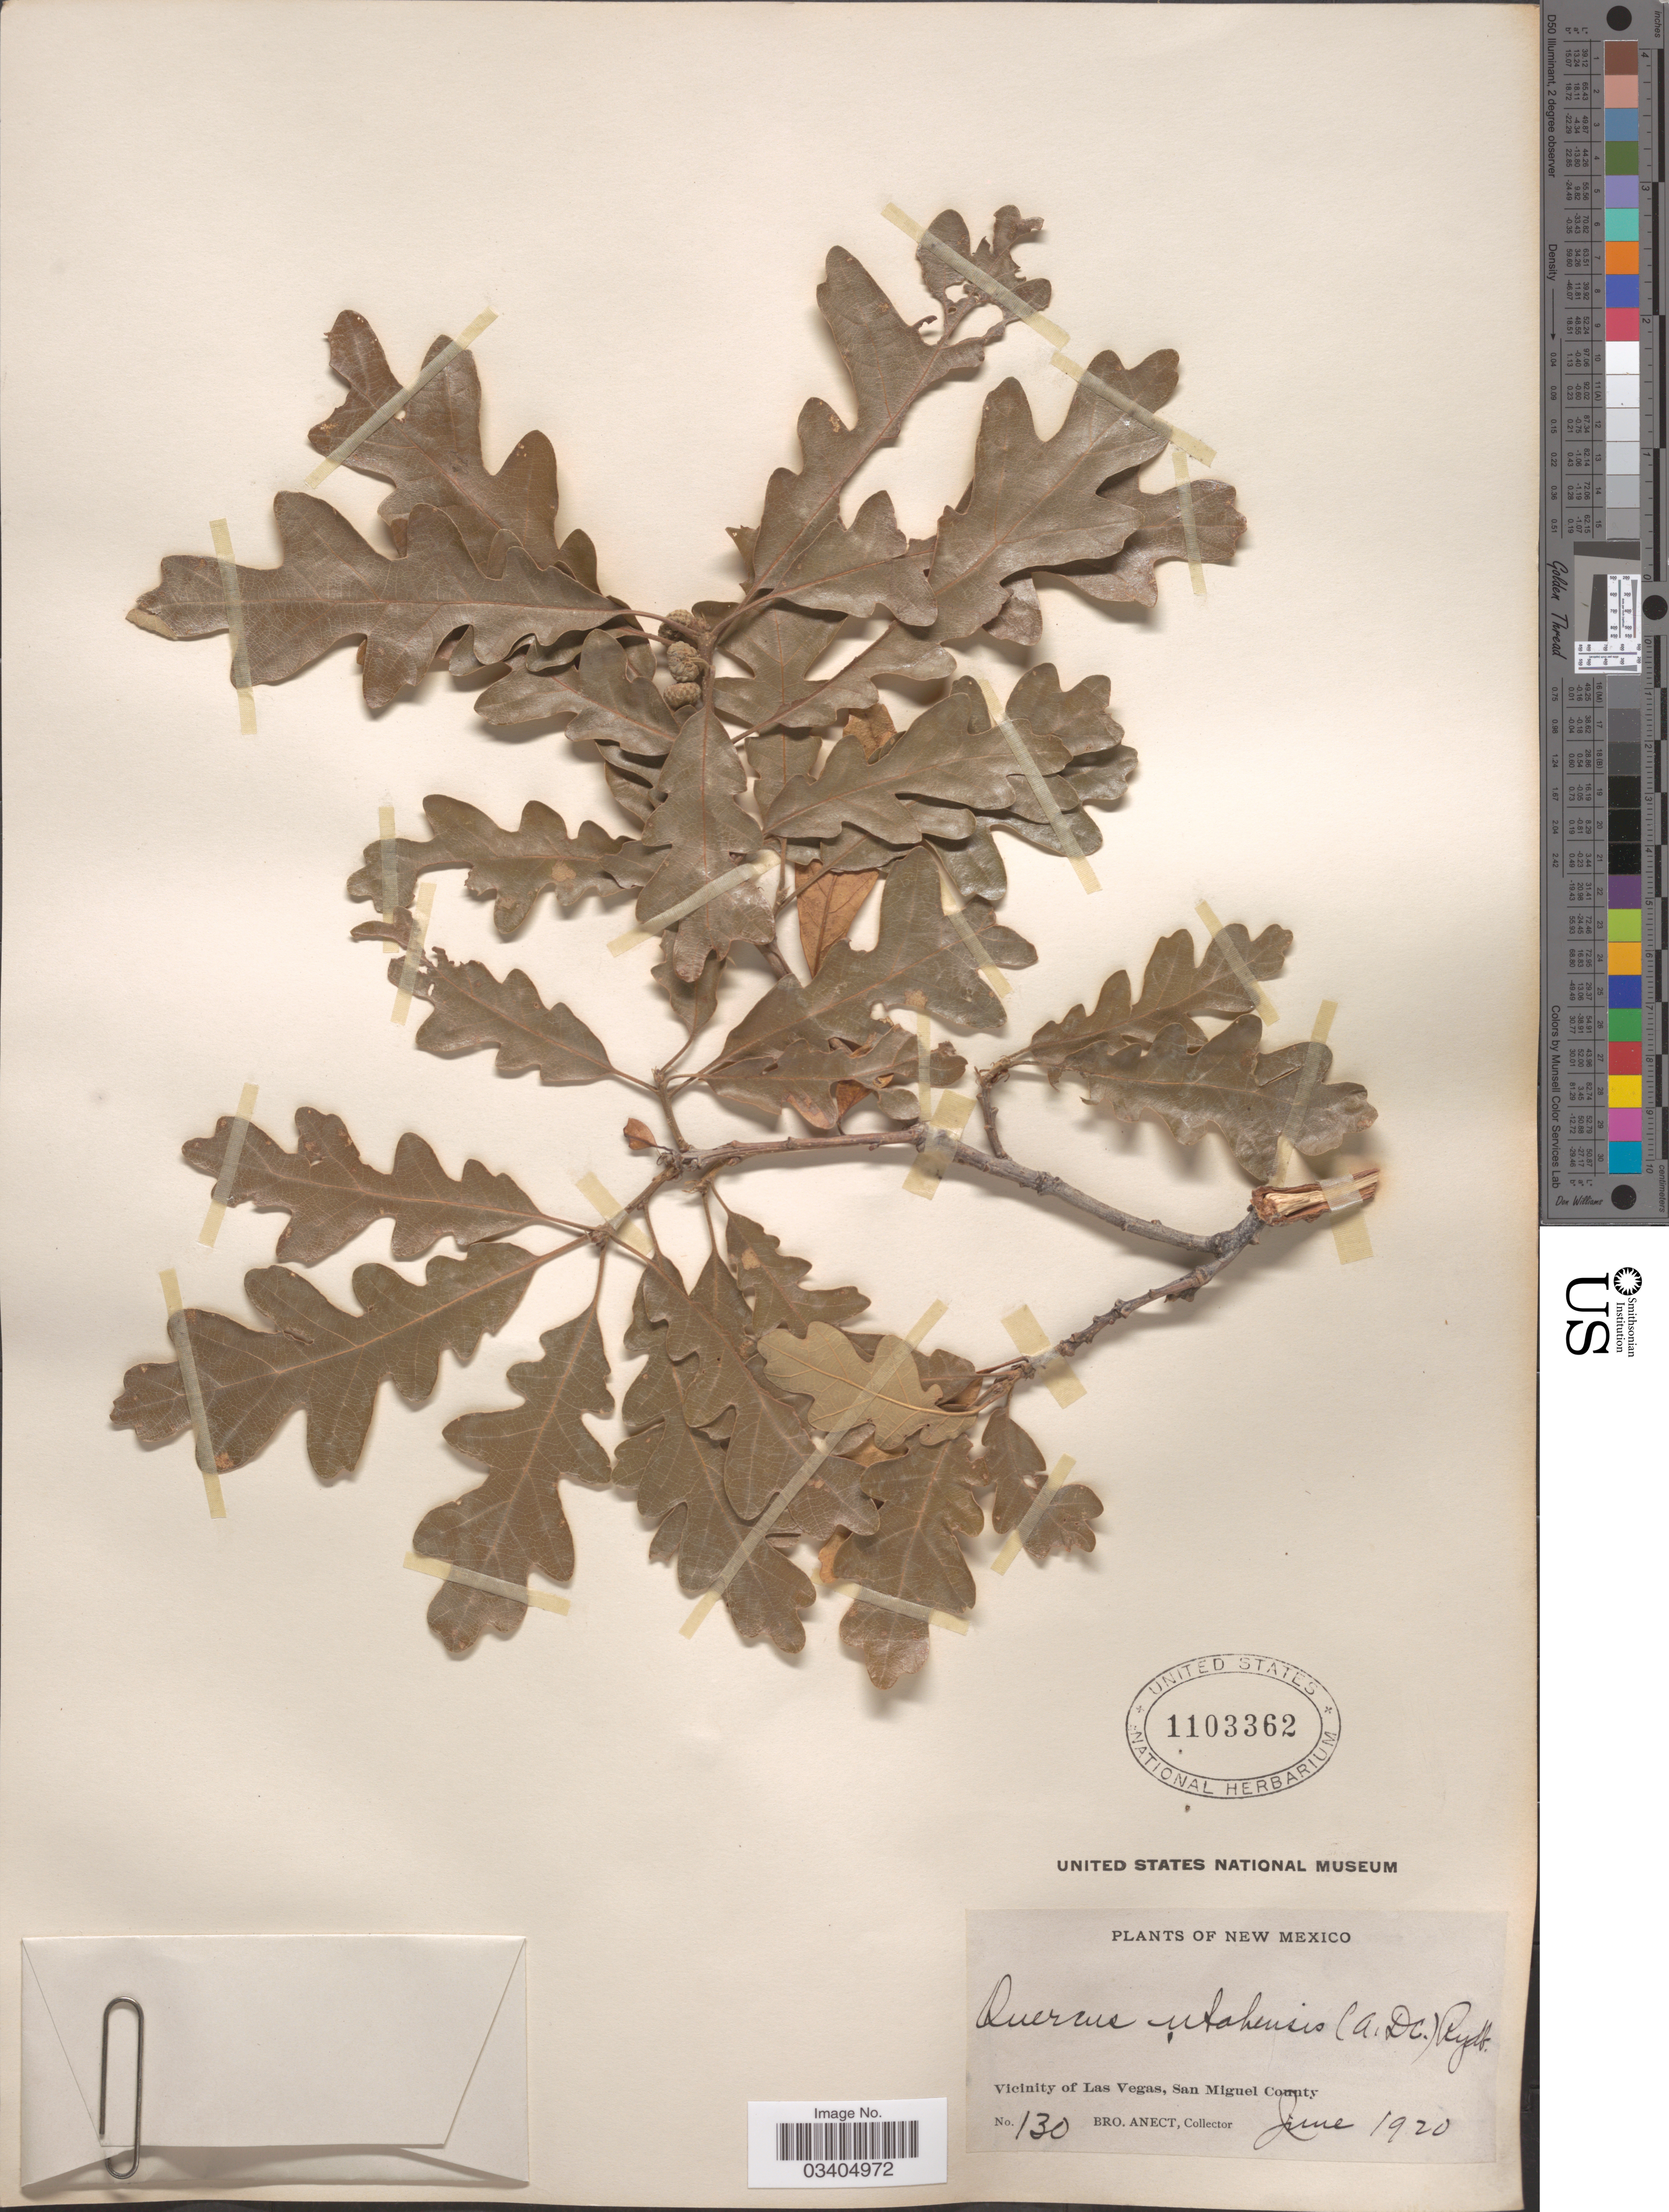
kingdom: Plantae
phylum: Tracheophyta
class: Magnoliopsida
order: Fagales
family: Fagaceae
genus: Quercus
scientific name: Quercus gambelii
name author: Nutt.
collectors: B. Anect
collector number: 130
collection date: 1920-06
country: United States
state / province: New Mexico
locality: Vicinity of Las Vegas, San Miguel County.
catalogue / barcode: US 1103362